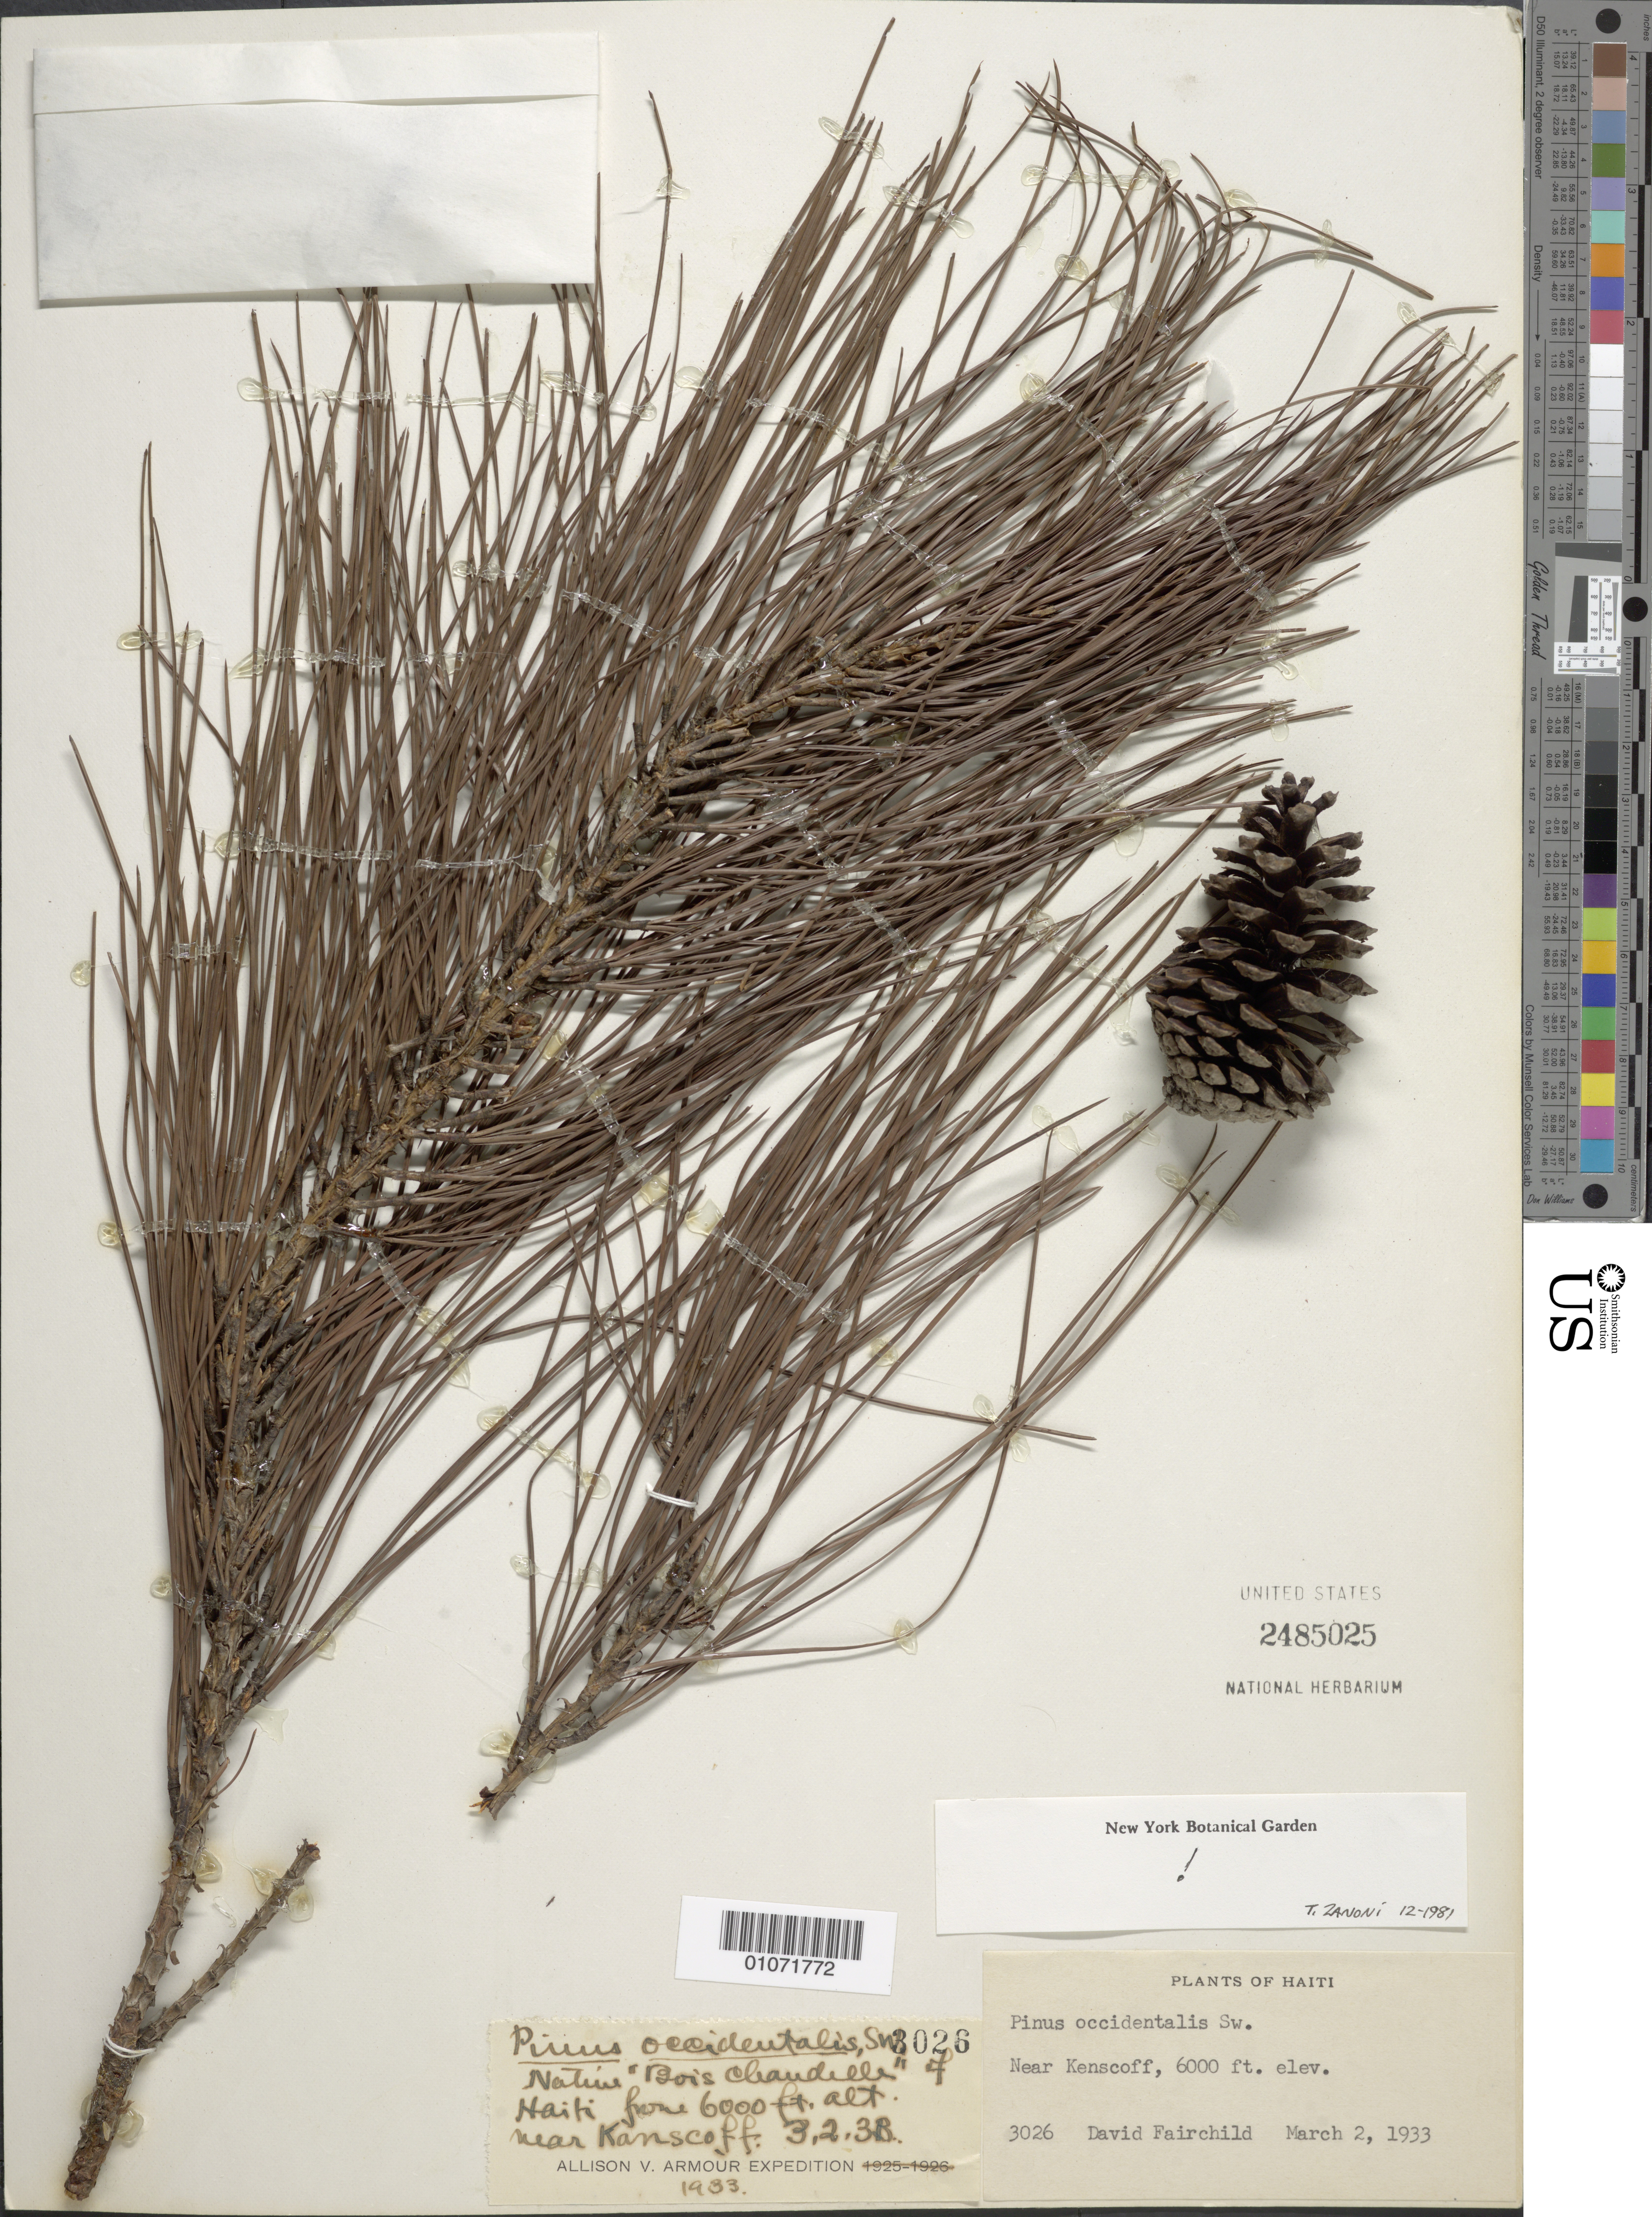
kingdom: Plantae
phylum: Tracheophyta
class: Pinopsida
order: Pinales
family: Pinaceae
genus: Pinus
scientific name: Pinus occidentalis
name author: Sw.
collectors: D. Fairchild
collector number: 3026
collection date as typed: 02 Mar 1933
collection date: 1933-03-02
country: Haiti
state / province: Óuest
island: Hispaniola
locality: Near Kenscoff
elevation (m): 1829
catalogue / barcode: US 2485025